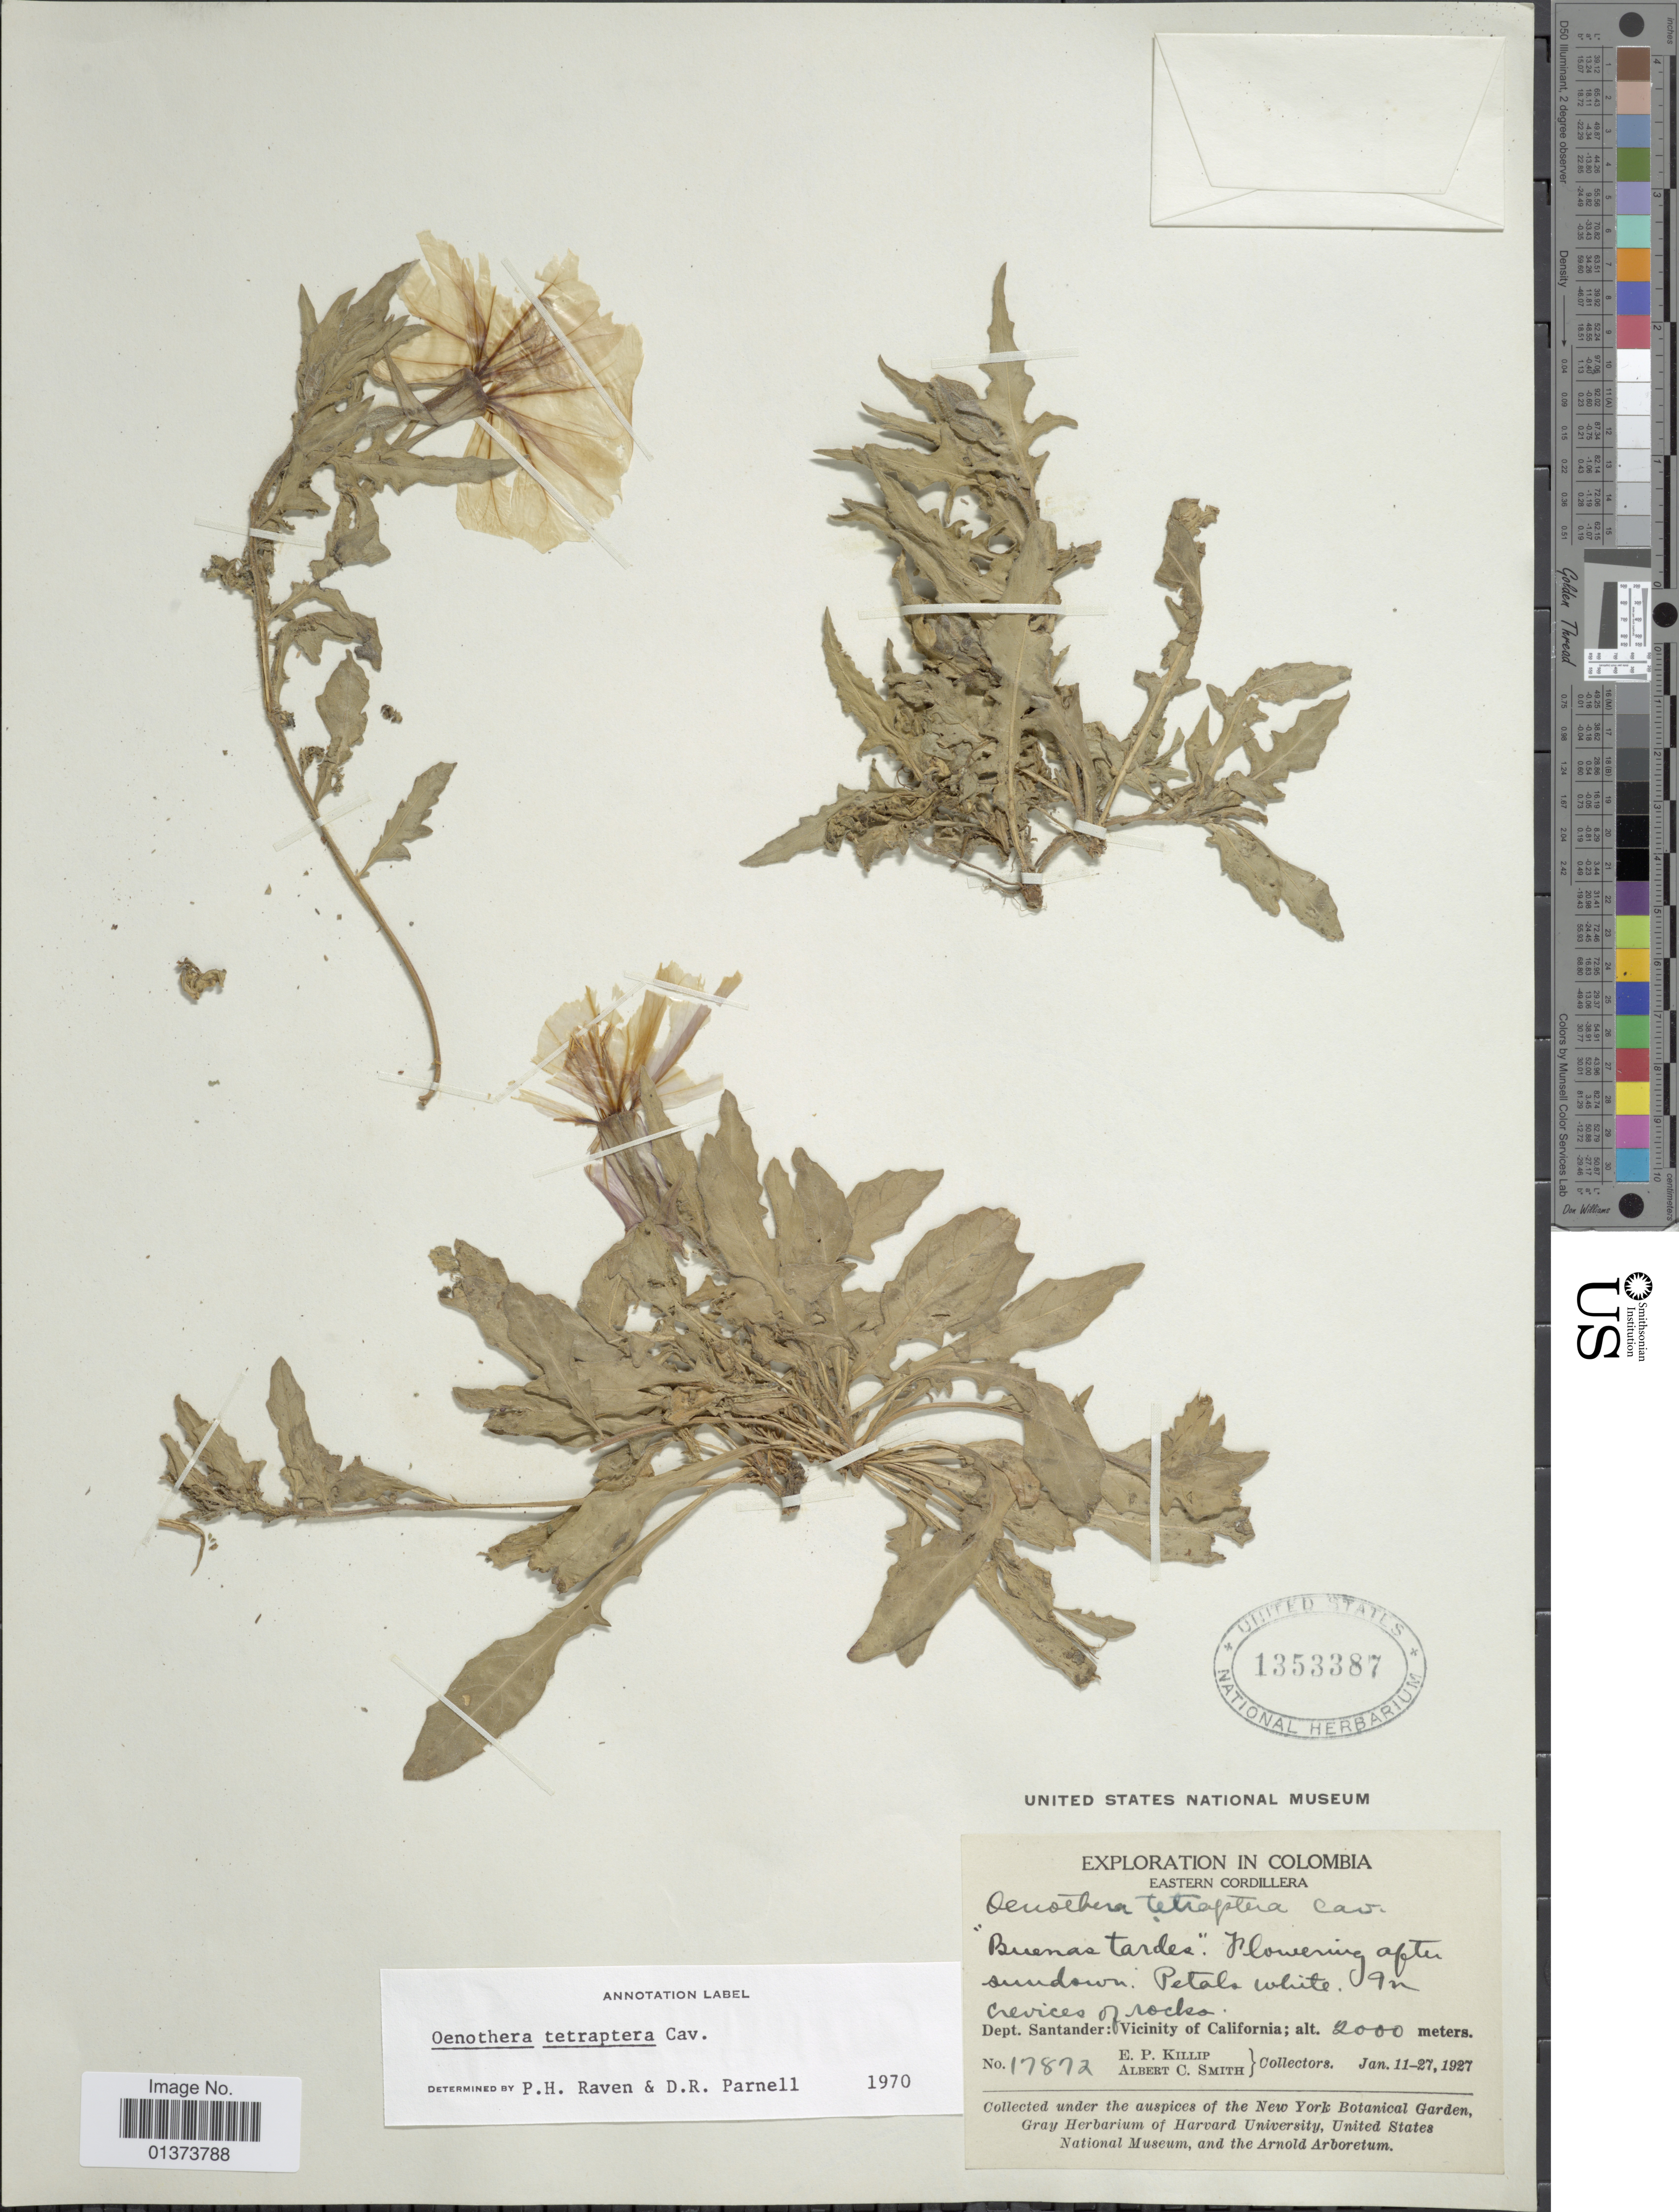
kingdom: Plantae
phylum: Tracheophyta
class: Magnoliopsida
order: Myrtales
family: Onagraceae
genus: Oenothera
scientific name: Oenothera tetraptera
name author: Cav.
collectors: E. P. Killip & A. C. Smith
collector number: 17872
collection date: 1927-01-11/1927-01-27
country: Colombia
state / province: Santander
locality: Eastern Cordillera, Vicinity of California.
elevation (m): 2000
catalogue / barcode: US 1353387